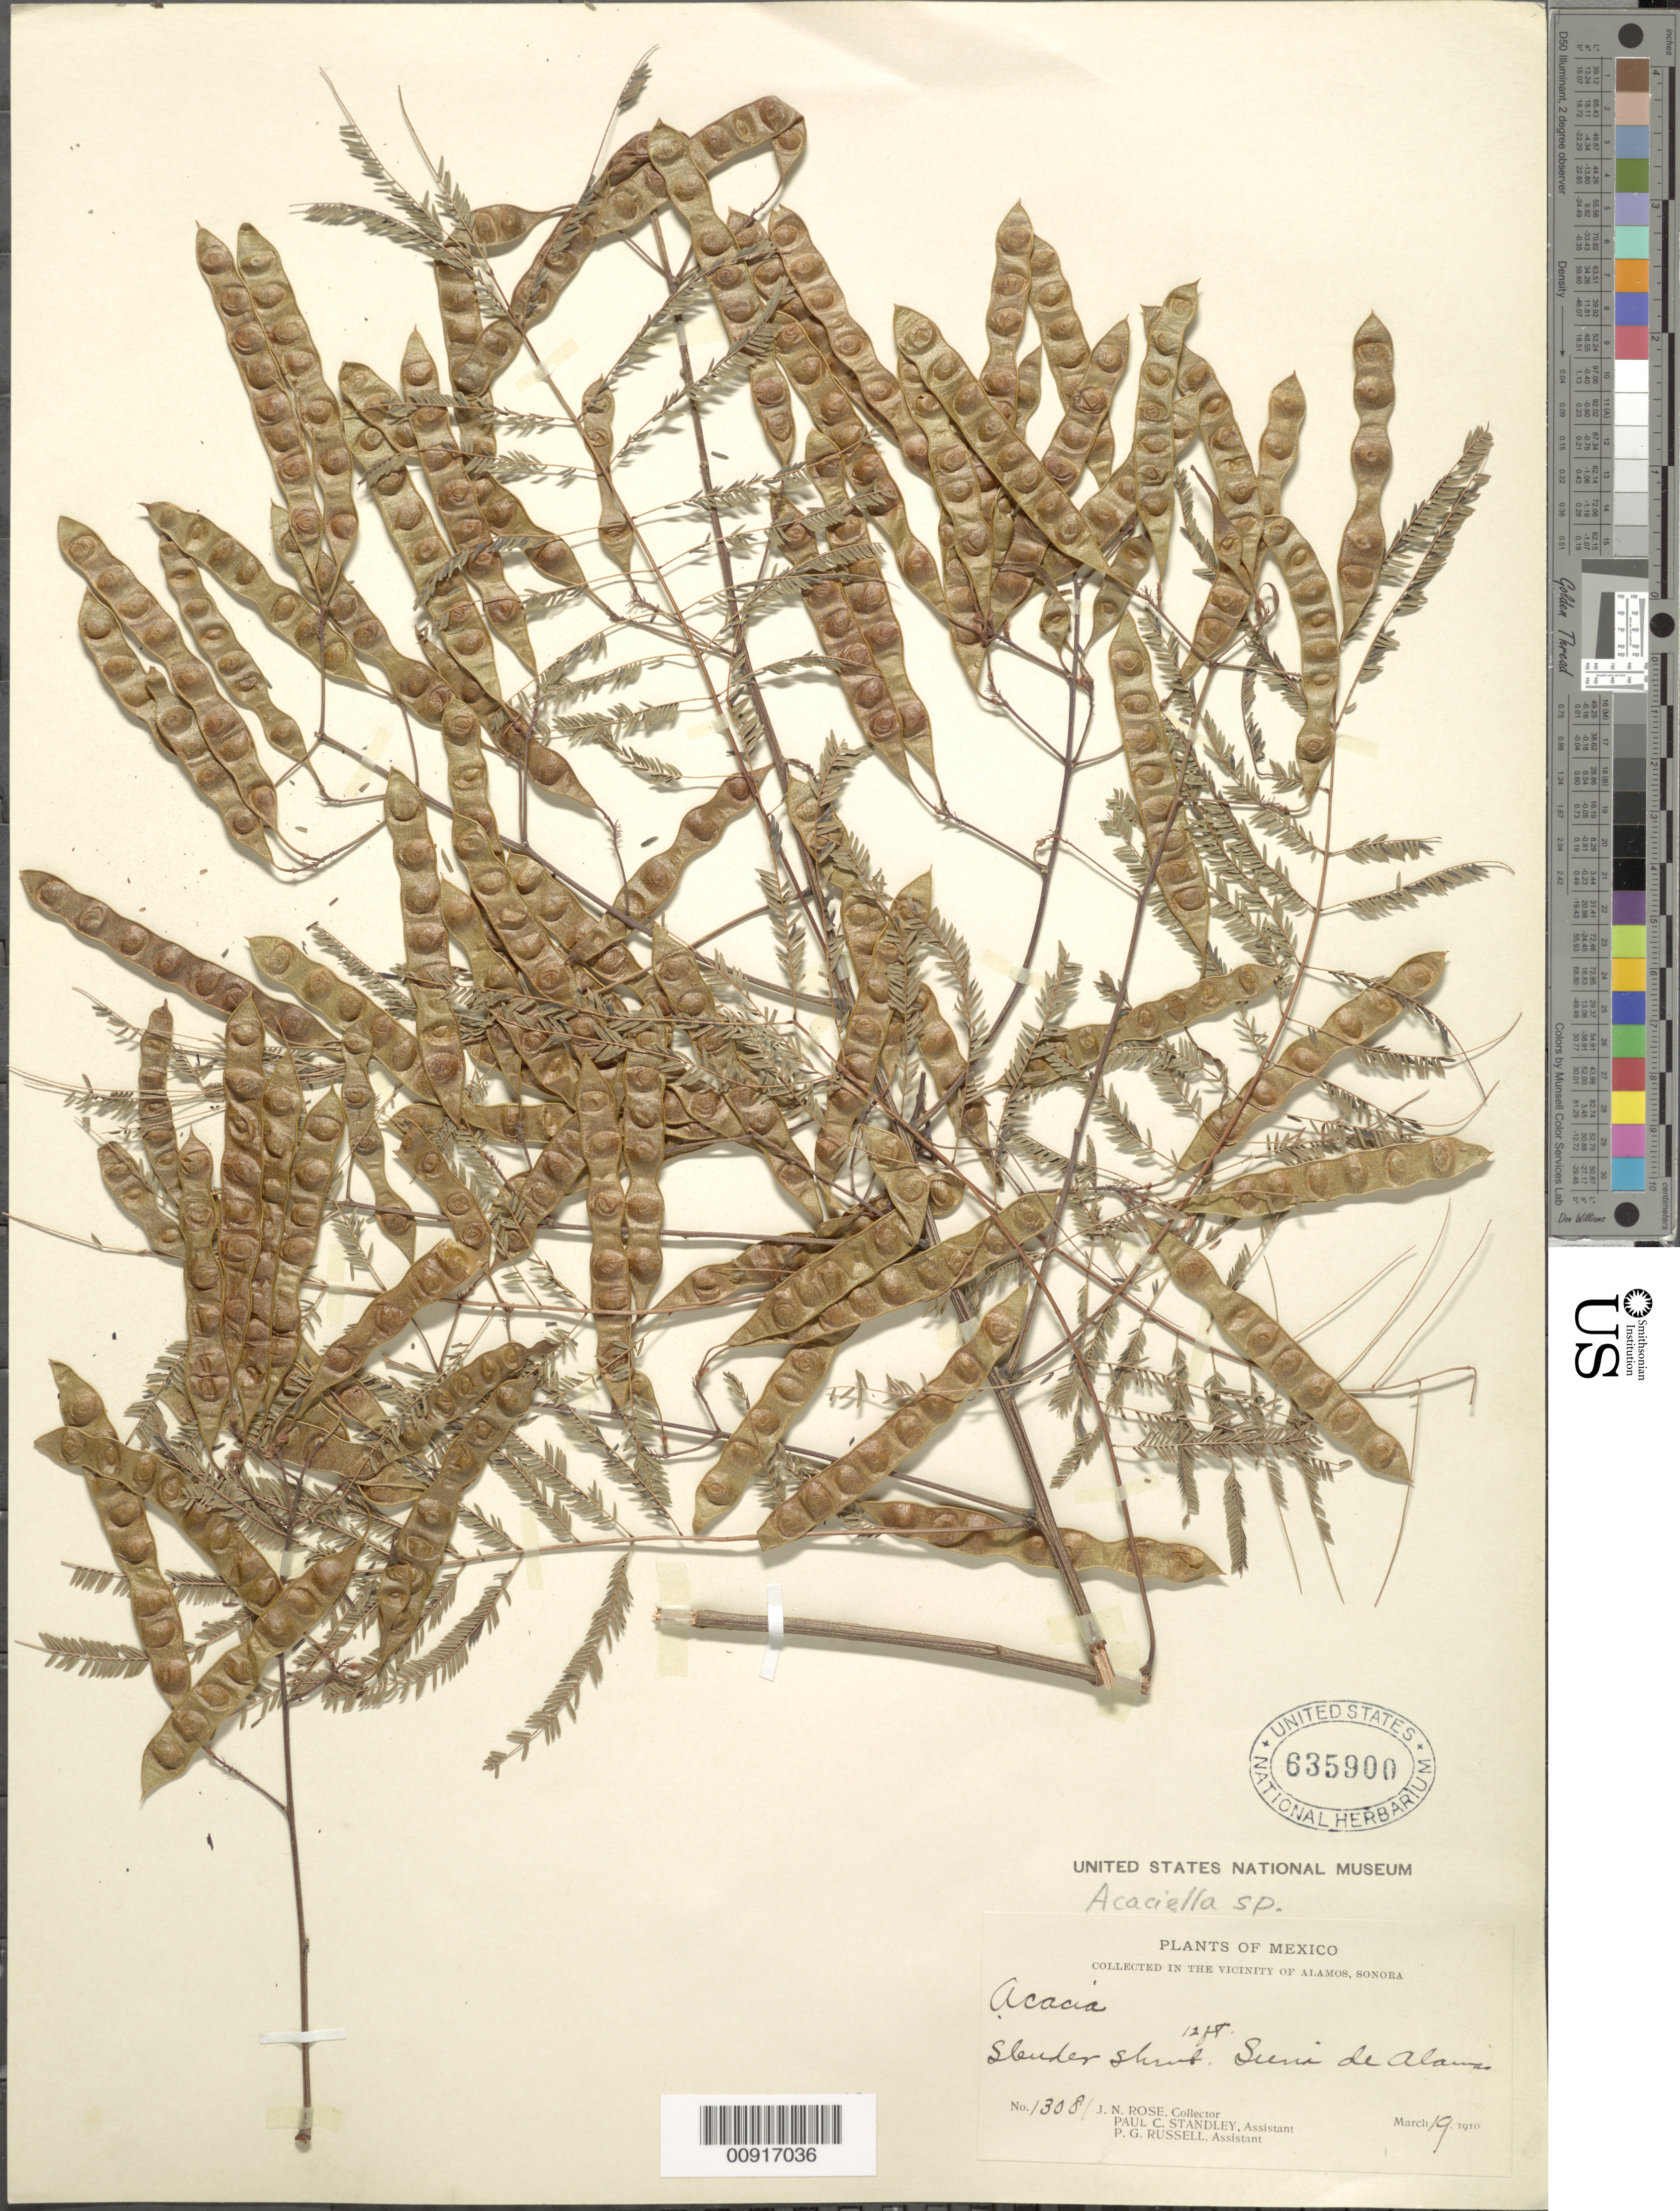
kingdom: Plantae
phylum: Tracheophyta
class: Magnoliopsida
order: Fabales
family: Fabaceae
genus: Acaciella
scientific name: Acaciella sp.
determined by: Strong, M. T., (US), Smithsonian Institution - National Museum of Natural History (UNITED STATES)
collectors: J. N. Rose, P. C. Standley & P. G. Russell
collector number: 13081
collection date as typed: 19 Mar 1910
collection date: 1910-03-19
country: Mexico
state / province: Sonora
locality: Sierra de Alamos in the vicinity of Alamos, Sonora.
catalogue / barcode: US 635900